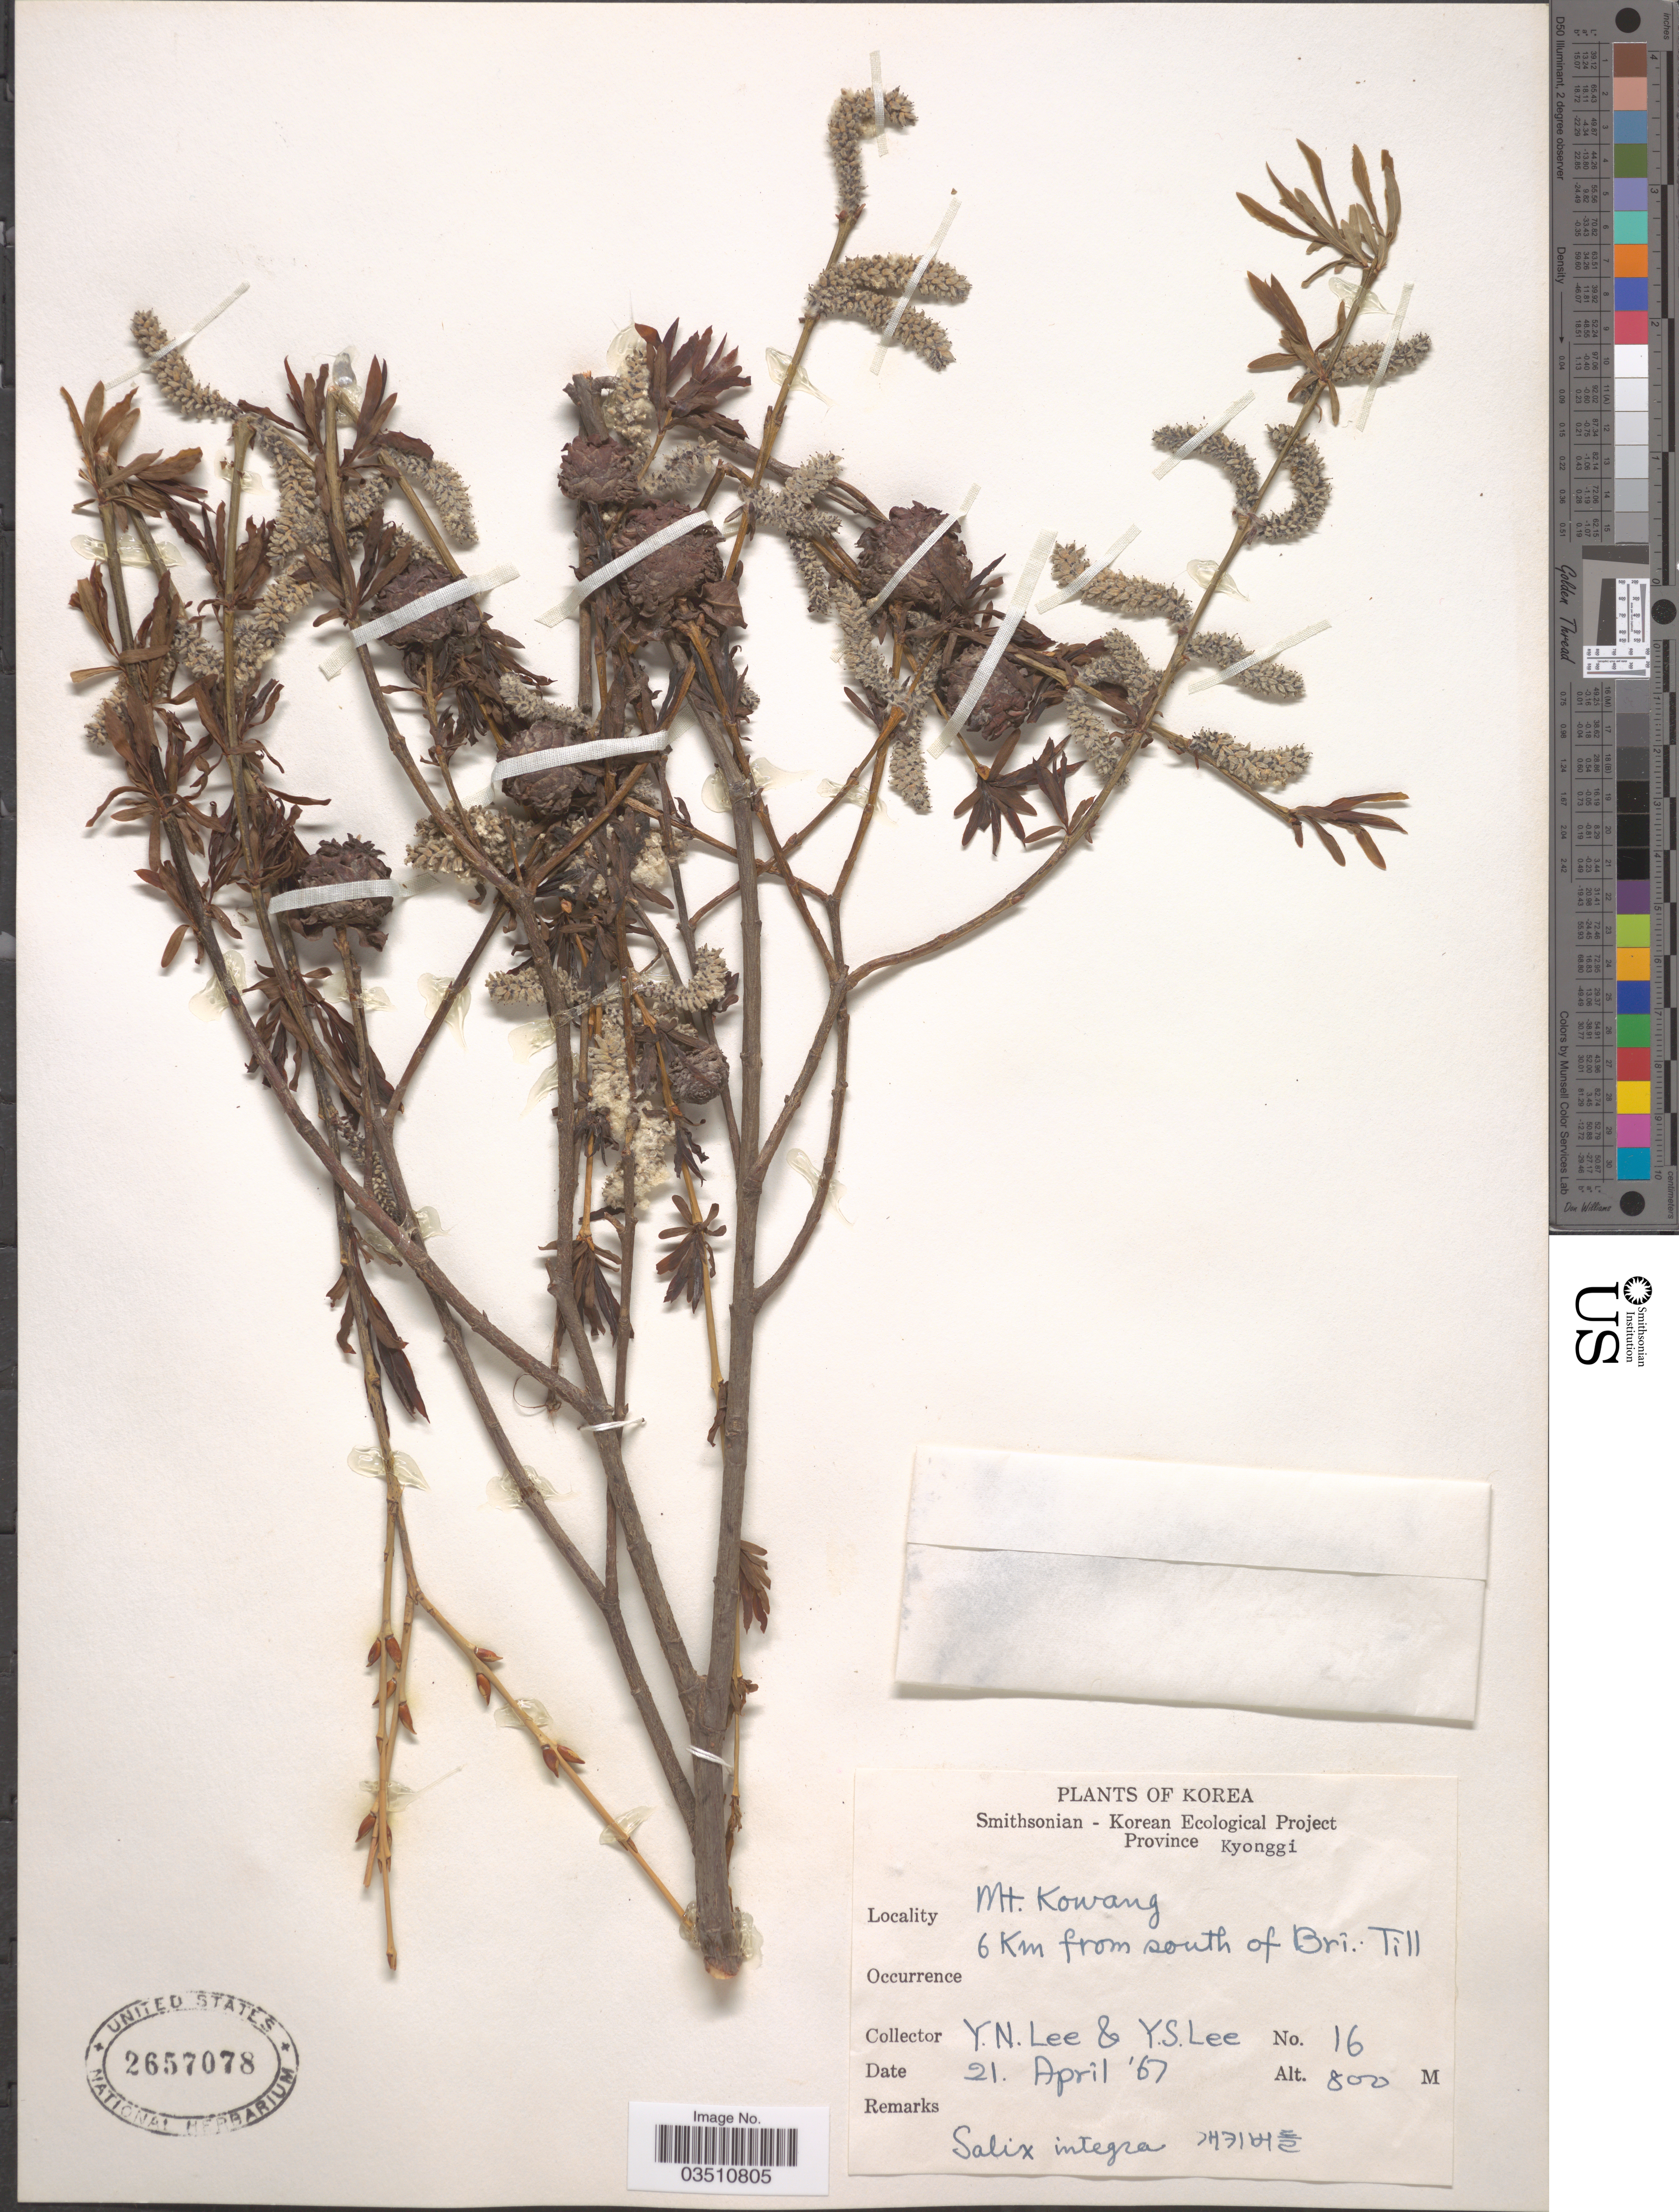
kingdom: Plantae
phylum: Tracheophyta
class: Magnoliopsida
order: Malpighiales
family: Salicaceae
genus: Salix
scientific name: Salix integra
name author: Thunb.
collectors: Y. N. Lee & Y. S. Lee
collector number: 16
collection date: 1967-04-21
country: South Korea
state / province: Gyeonggi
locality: Korea. Province Kyonggi. Mt. Kowang. 6 Km from south of Brî. Till.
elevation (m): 800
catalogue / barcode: US 2657078